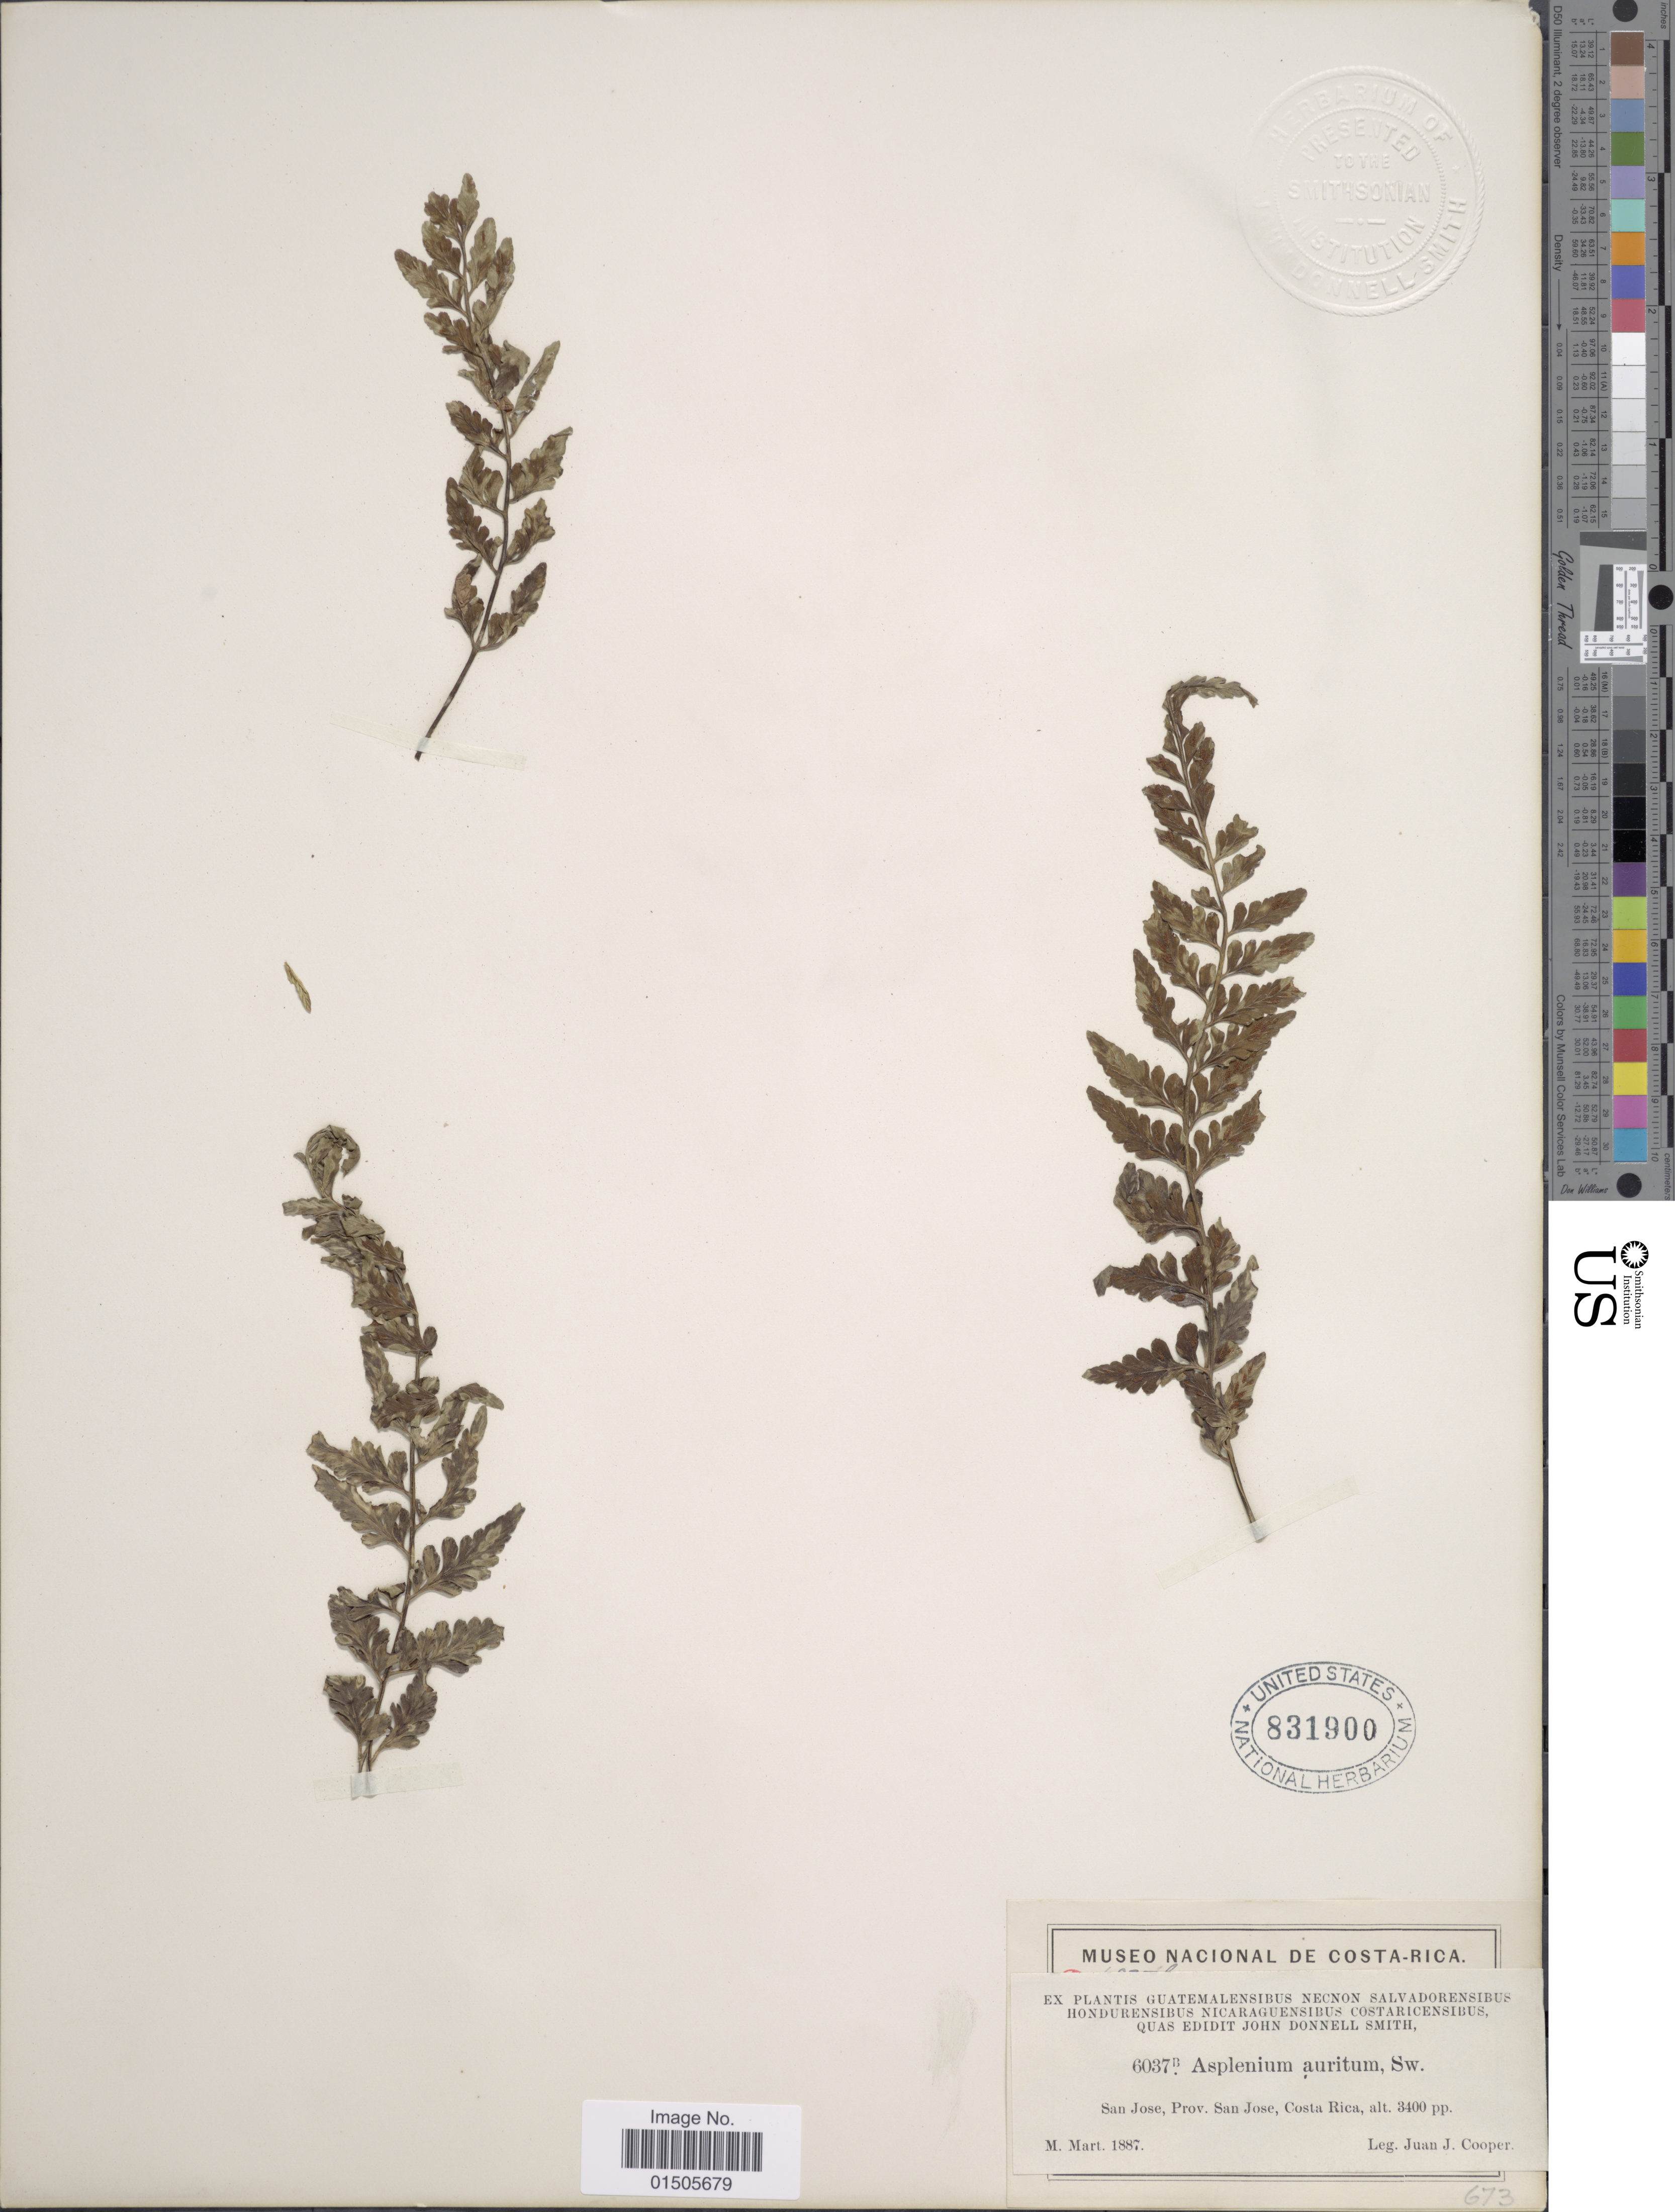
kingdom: Plantae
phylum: Tracheophyta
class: Polypodiopsida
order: Polypodiales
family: Aspleniaceae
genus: Asplenium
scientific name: Asplenium auritum var. intermedium ined.?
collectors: J. J. Cooper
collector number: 6037B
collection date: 1887-03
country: Costa Rica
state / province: San José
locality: San Jose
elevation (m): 1036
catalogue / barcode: US 831900